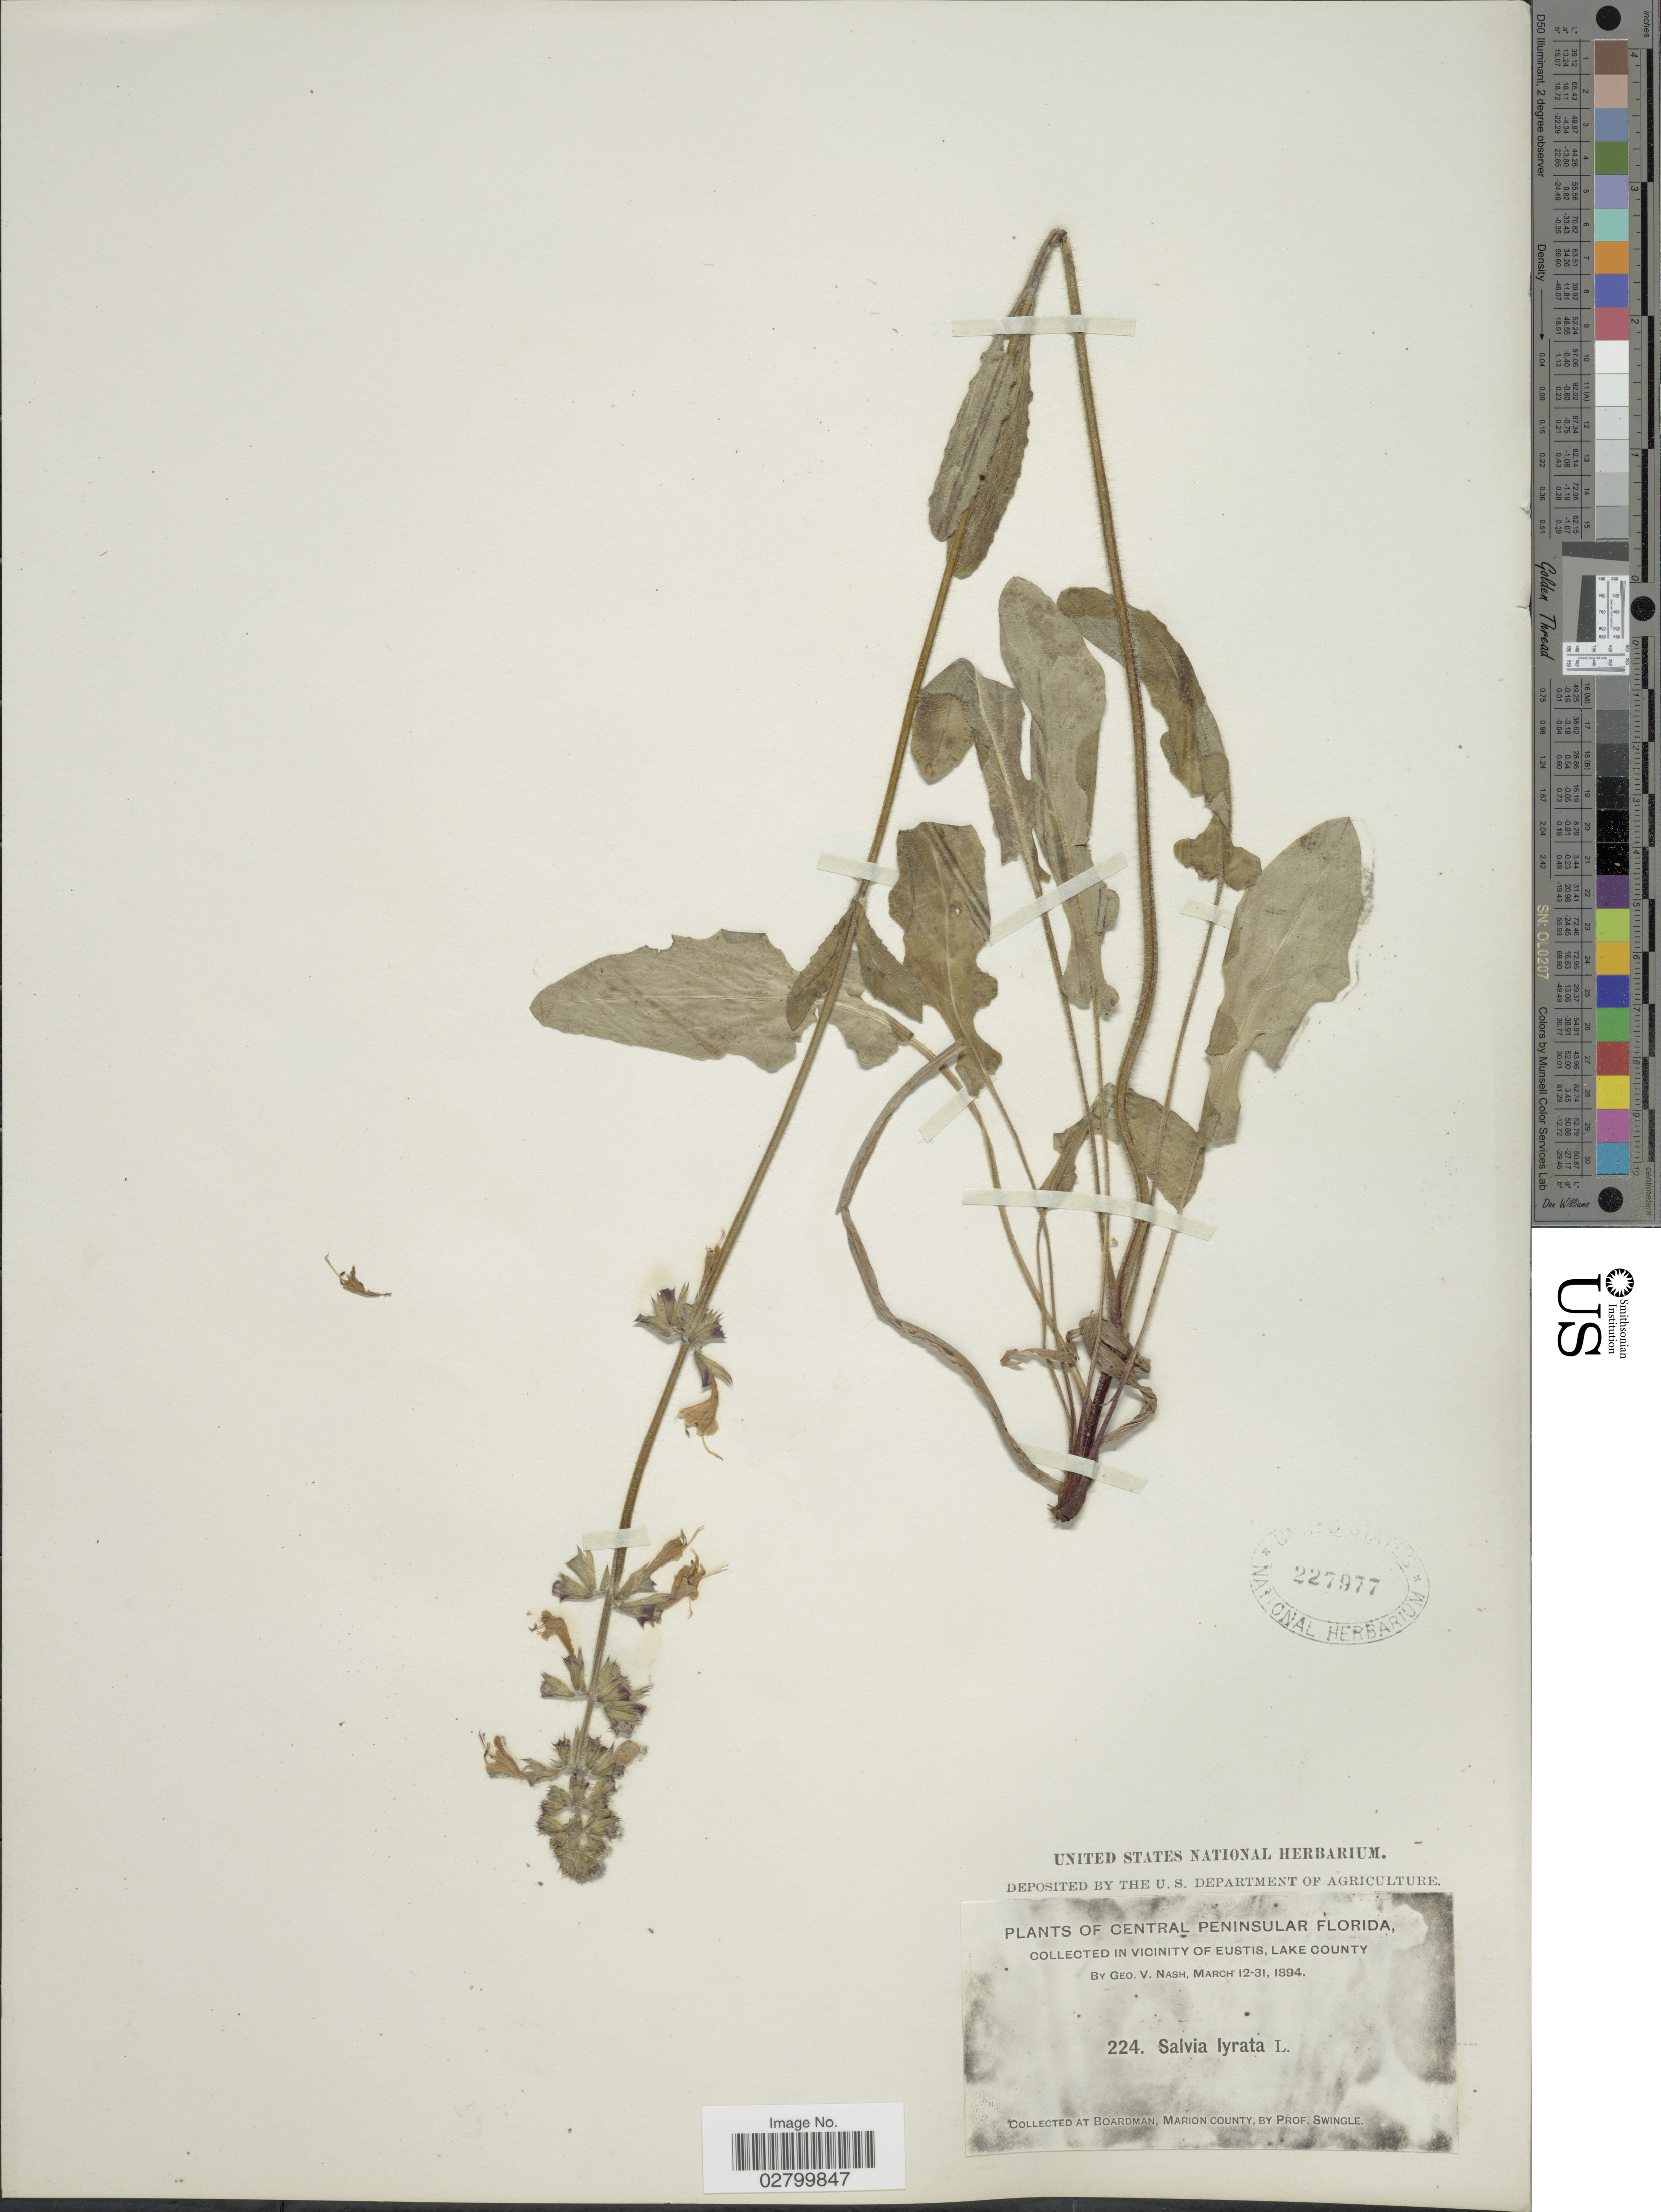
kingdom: Plantae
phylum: Tracheophyta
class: Magnoliopsida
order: Lamiales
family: Lamiaceae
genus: Salvia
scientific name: Salvia lyrata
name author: L.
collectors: G. V. Nash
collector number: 224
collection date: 1894-03-12/1894-03-31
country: United States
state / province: Florida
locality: Central Peninsular Florida. In Vicinity of Eustis, Lake County. Boardman, Marion County.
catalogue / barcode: US 227977